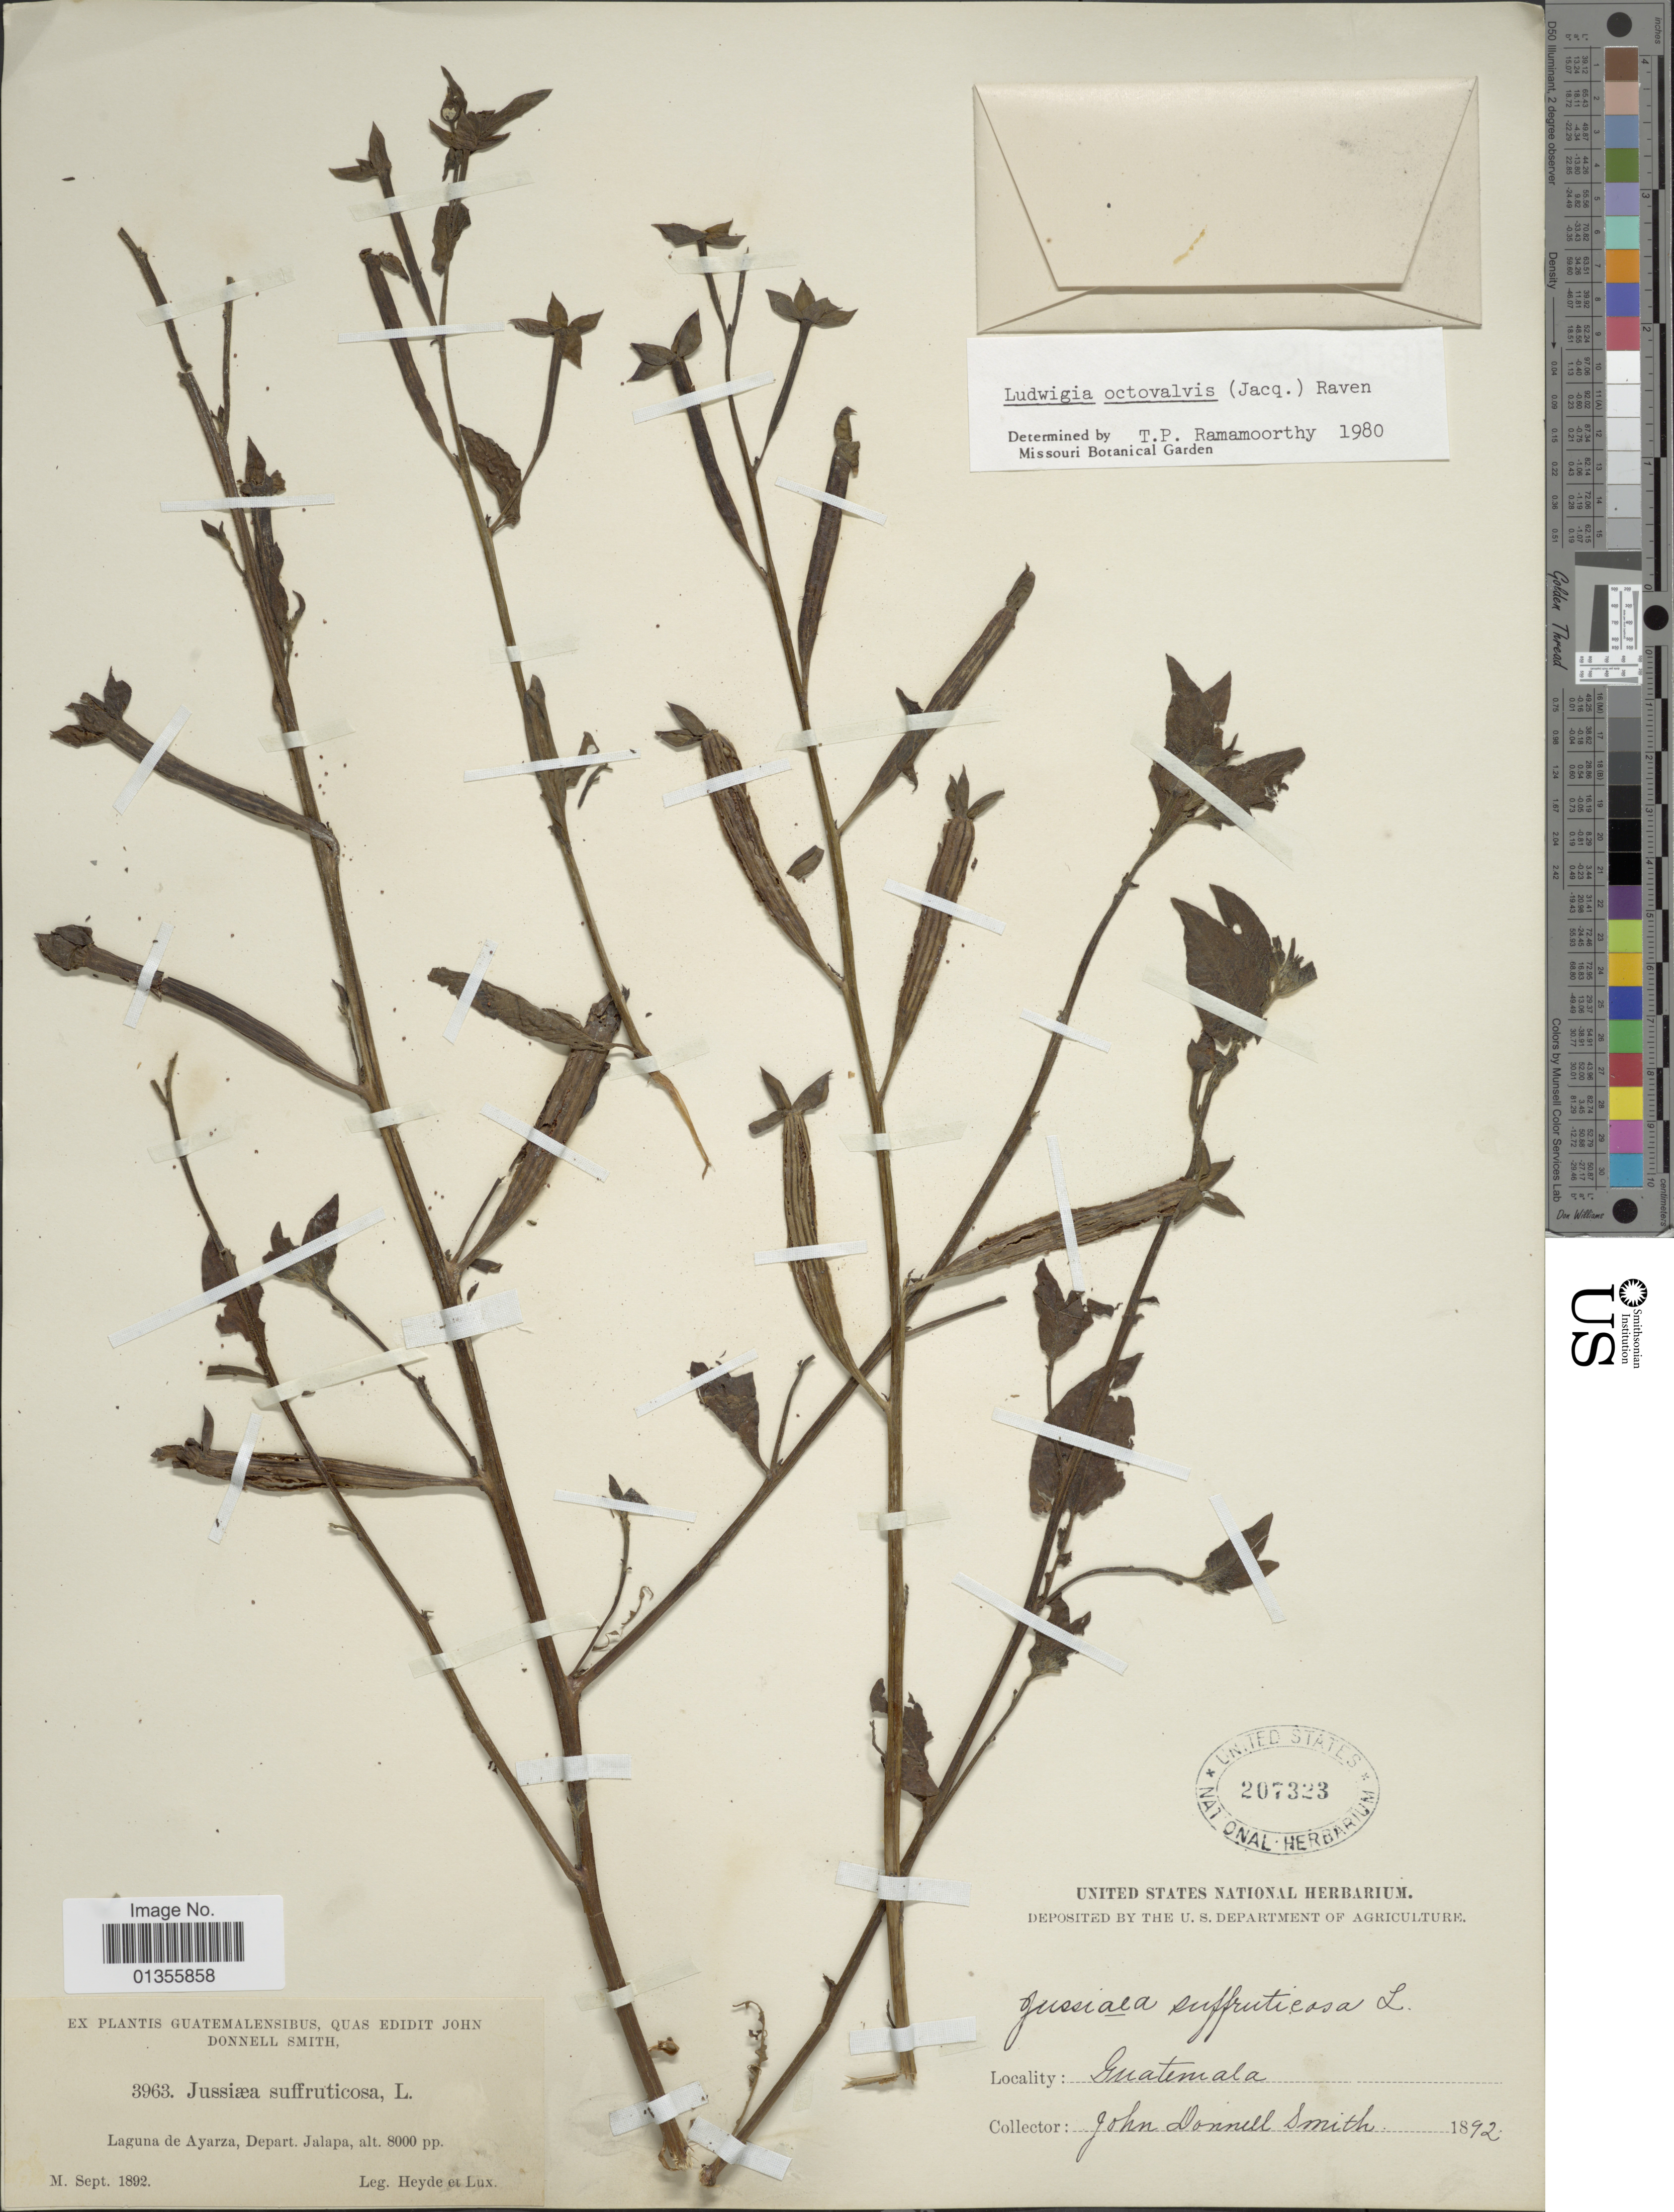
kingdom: Plantae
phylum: Tracheophyta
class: Magnoliopsida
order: Myrtales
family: Onagraceae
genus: Ludwigia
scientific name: Ludwigia octovalvis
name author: (Jacq.) P.H. Raven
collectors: Heyde & Lux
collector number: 3963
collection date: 1892-09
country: Guatemala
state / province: Jalapa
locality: Laguna de Ayarza, Depart. Jalapa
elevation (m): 2438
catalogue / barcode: US 207323